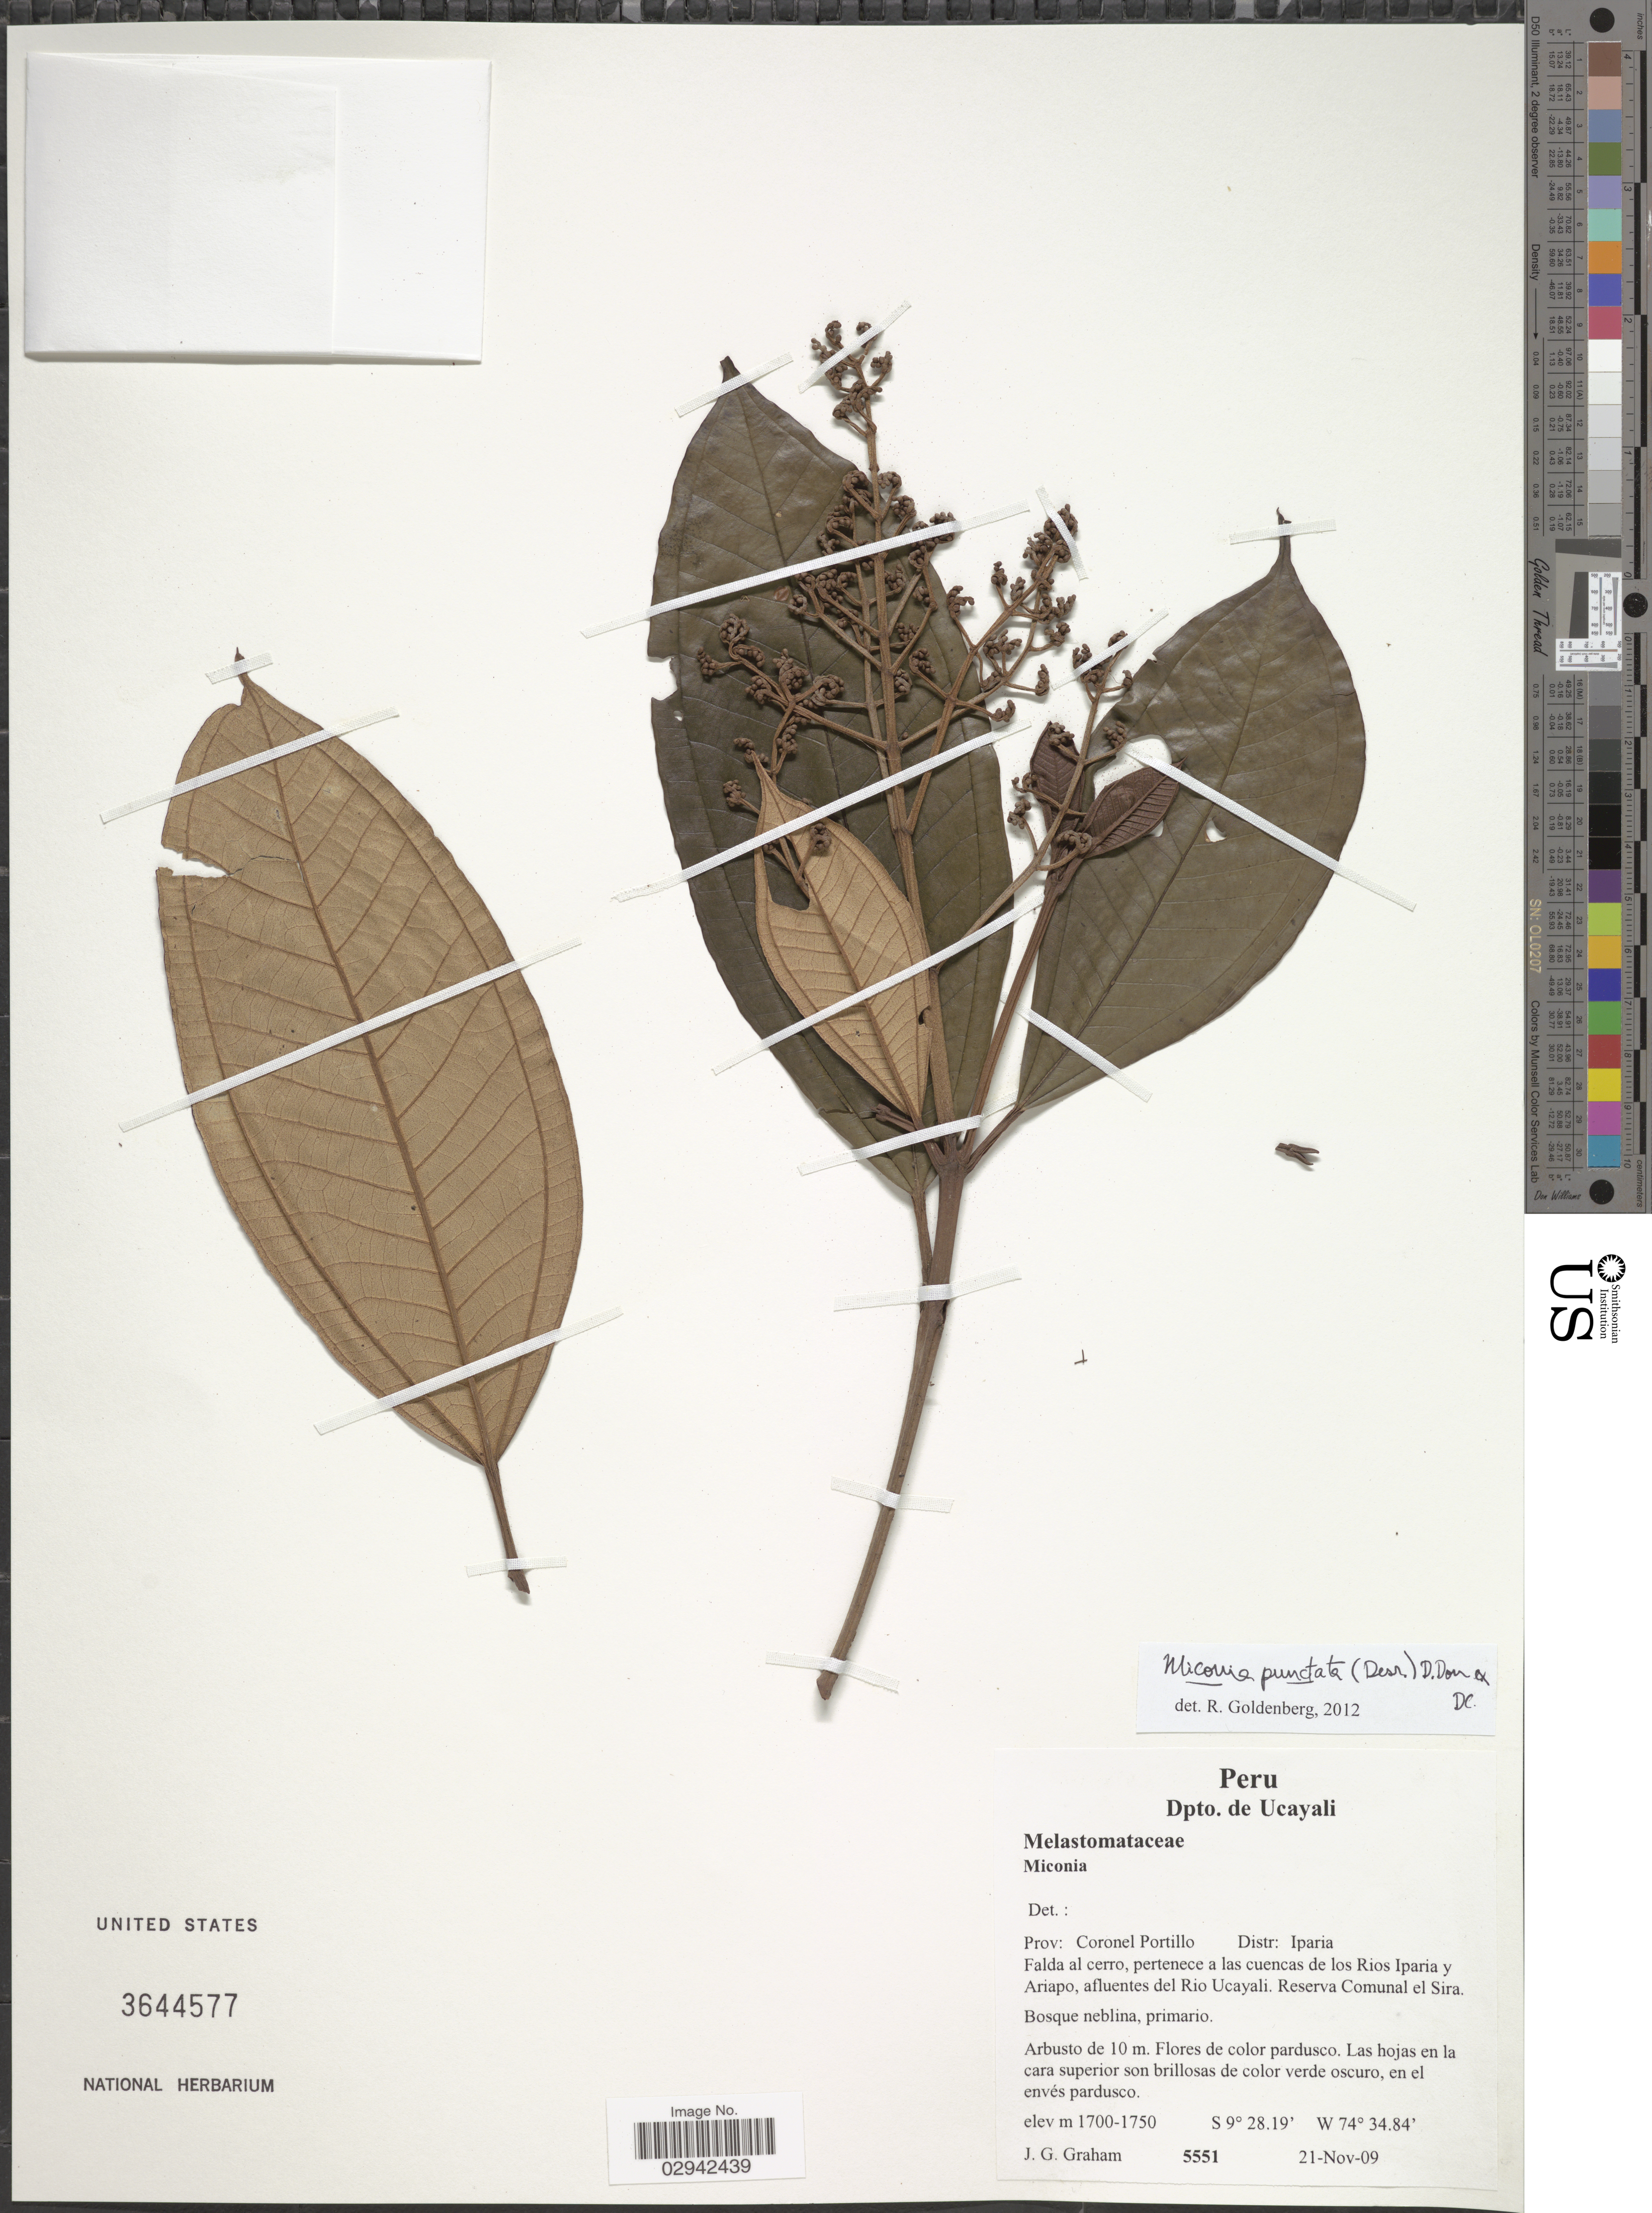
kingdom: Plantae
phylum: Tracheophyta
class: Magnoliopsida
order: Myrtales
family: Melastomataceae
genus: Miconia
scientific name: Miconia punctata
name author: (Desr.) D. Don ex DC.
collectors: J. Graham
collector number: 5551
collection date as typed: Transcribed d/m/y: 21/11/9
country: Peru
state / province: Ucayali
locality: Dpto. de Ucayali, Prov: Coronel Portillo, Distr: Iparia, Falda al cerro, pertenece a las cuencas de los Rios Iparia y Ariapo, afluentes del Rio Ucayali, Reserva Comunal el Sira.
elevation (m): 1700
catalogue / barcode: US 3644577